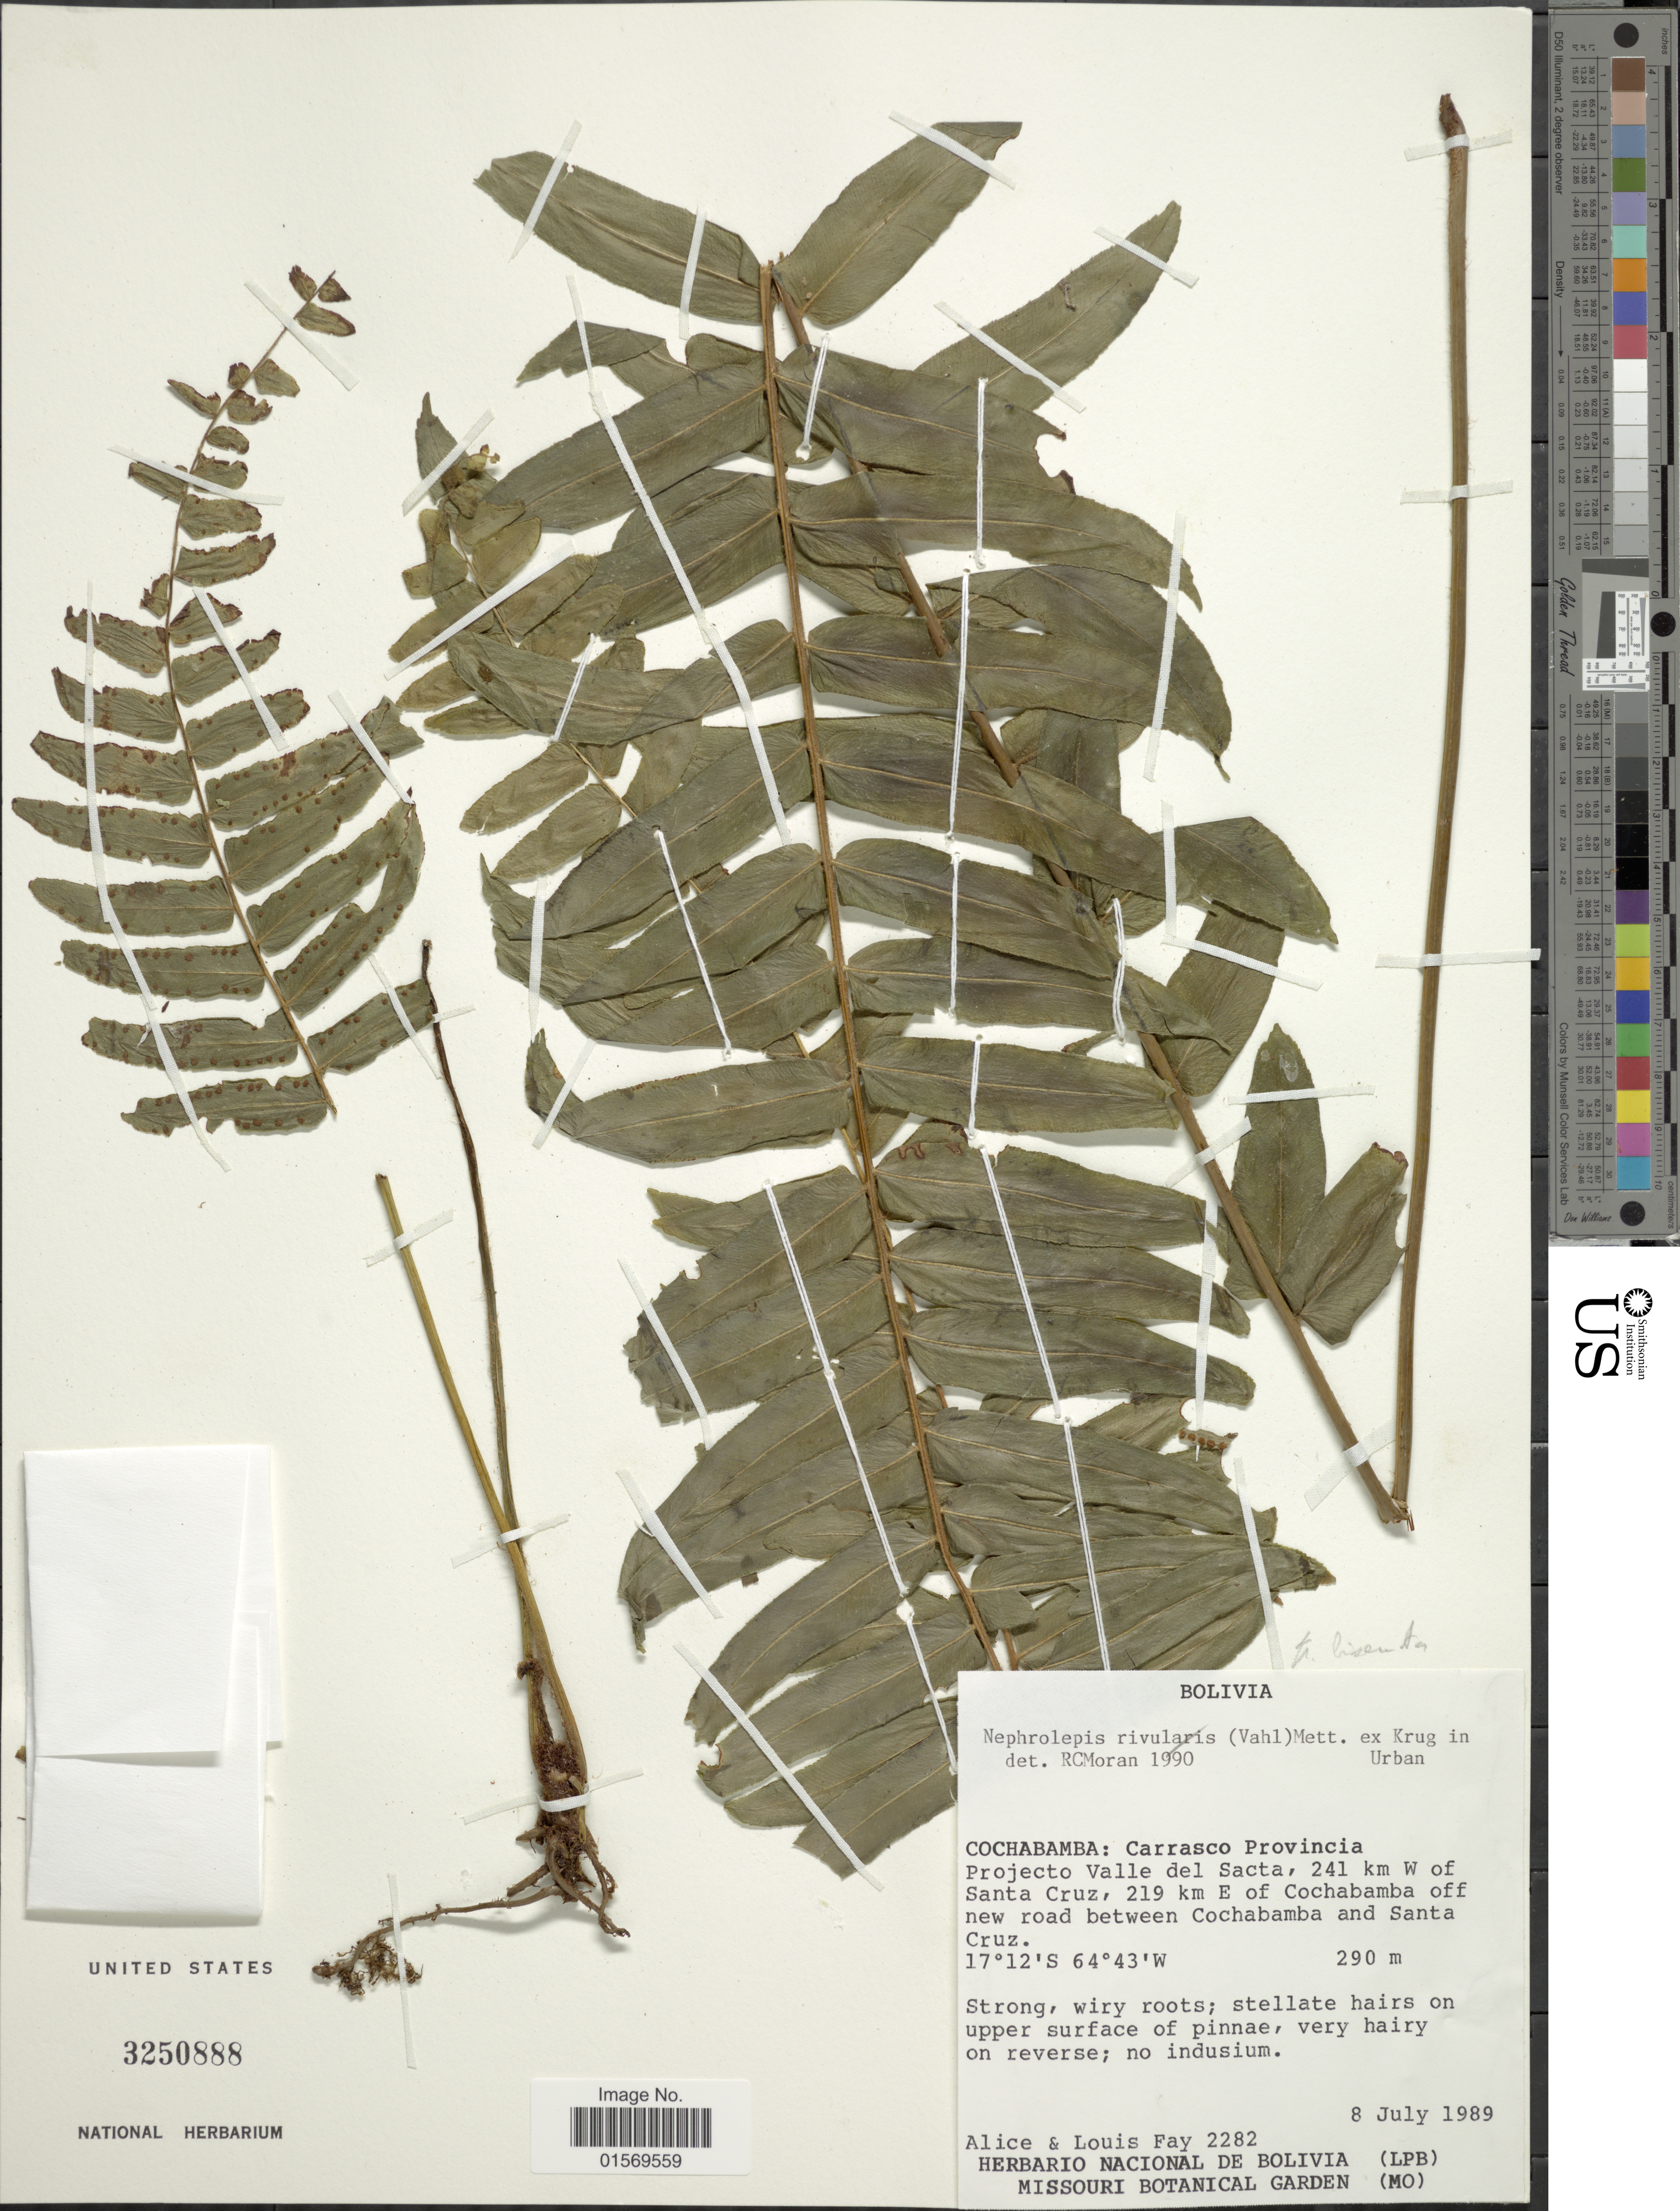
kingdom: Plantae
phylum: Tracheophyta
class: Polypodiopsida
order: Polypodiales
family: Nephrolepidaceae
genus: Nephrolepis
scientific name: Nephrolepis biserrata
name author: (Sw.) Schott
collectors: A. Fay & L. Fay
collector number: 2282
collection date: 1989-07-08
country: Bolivia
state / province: Cochabamba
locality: Carrasco Provincia, Projecto Valle del Sacta, 241 km W of Santa Cruz, 219 km E of Cochabamba off new road between Cochabamba and Santa Cruz.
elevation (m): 290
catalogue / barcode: US 3250888